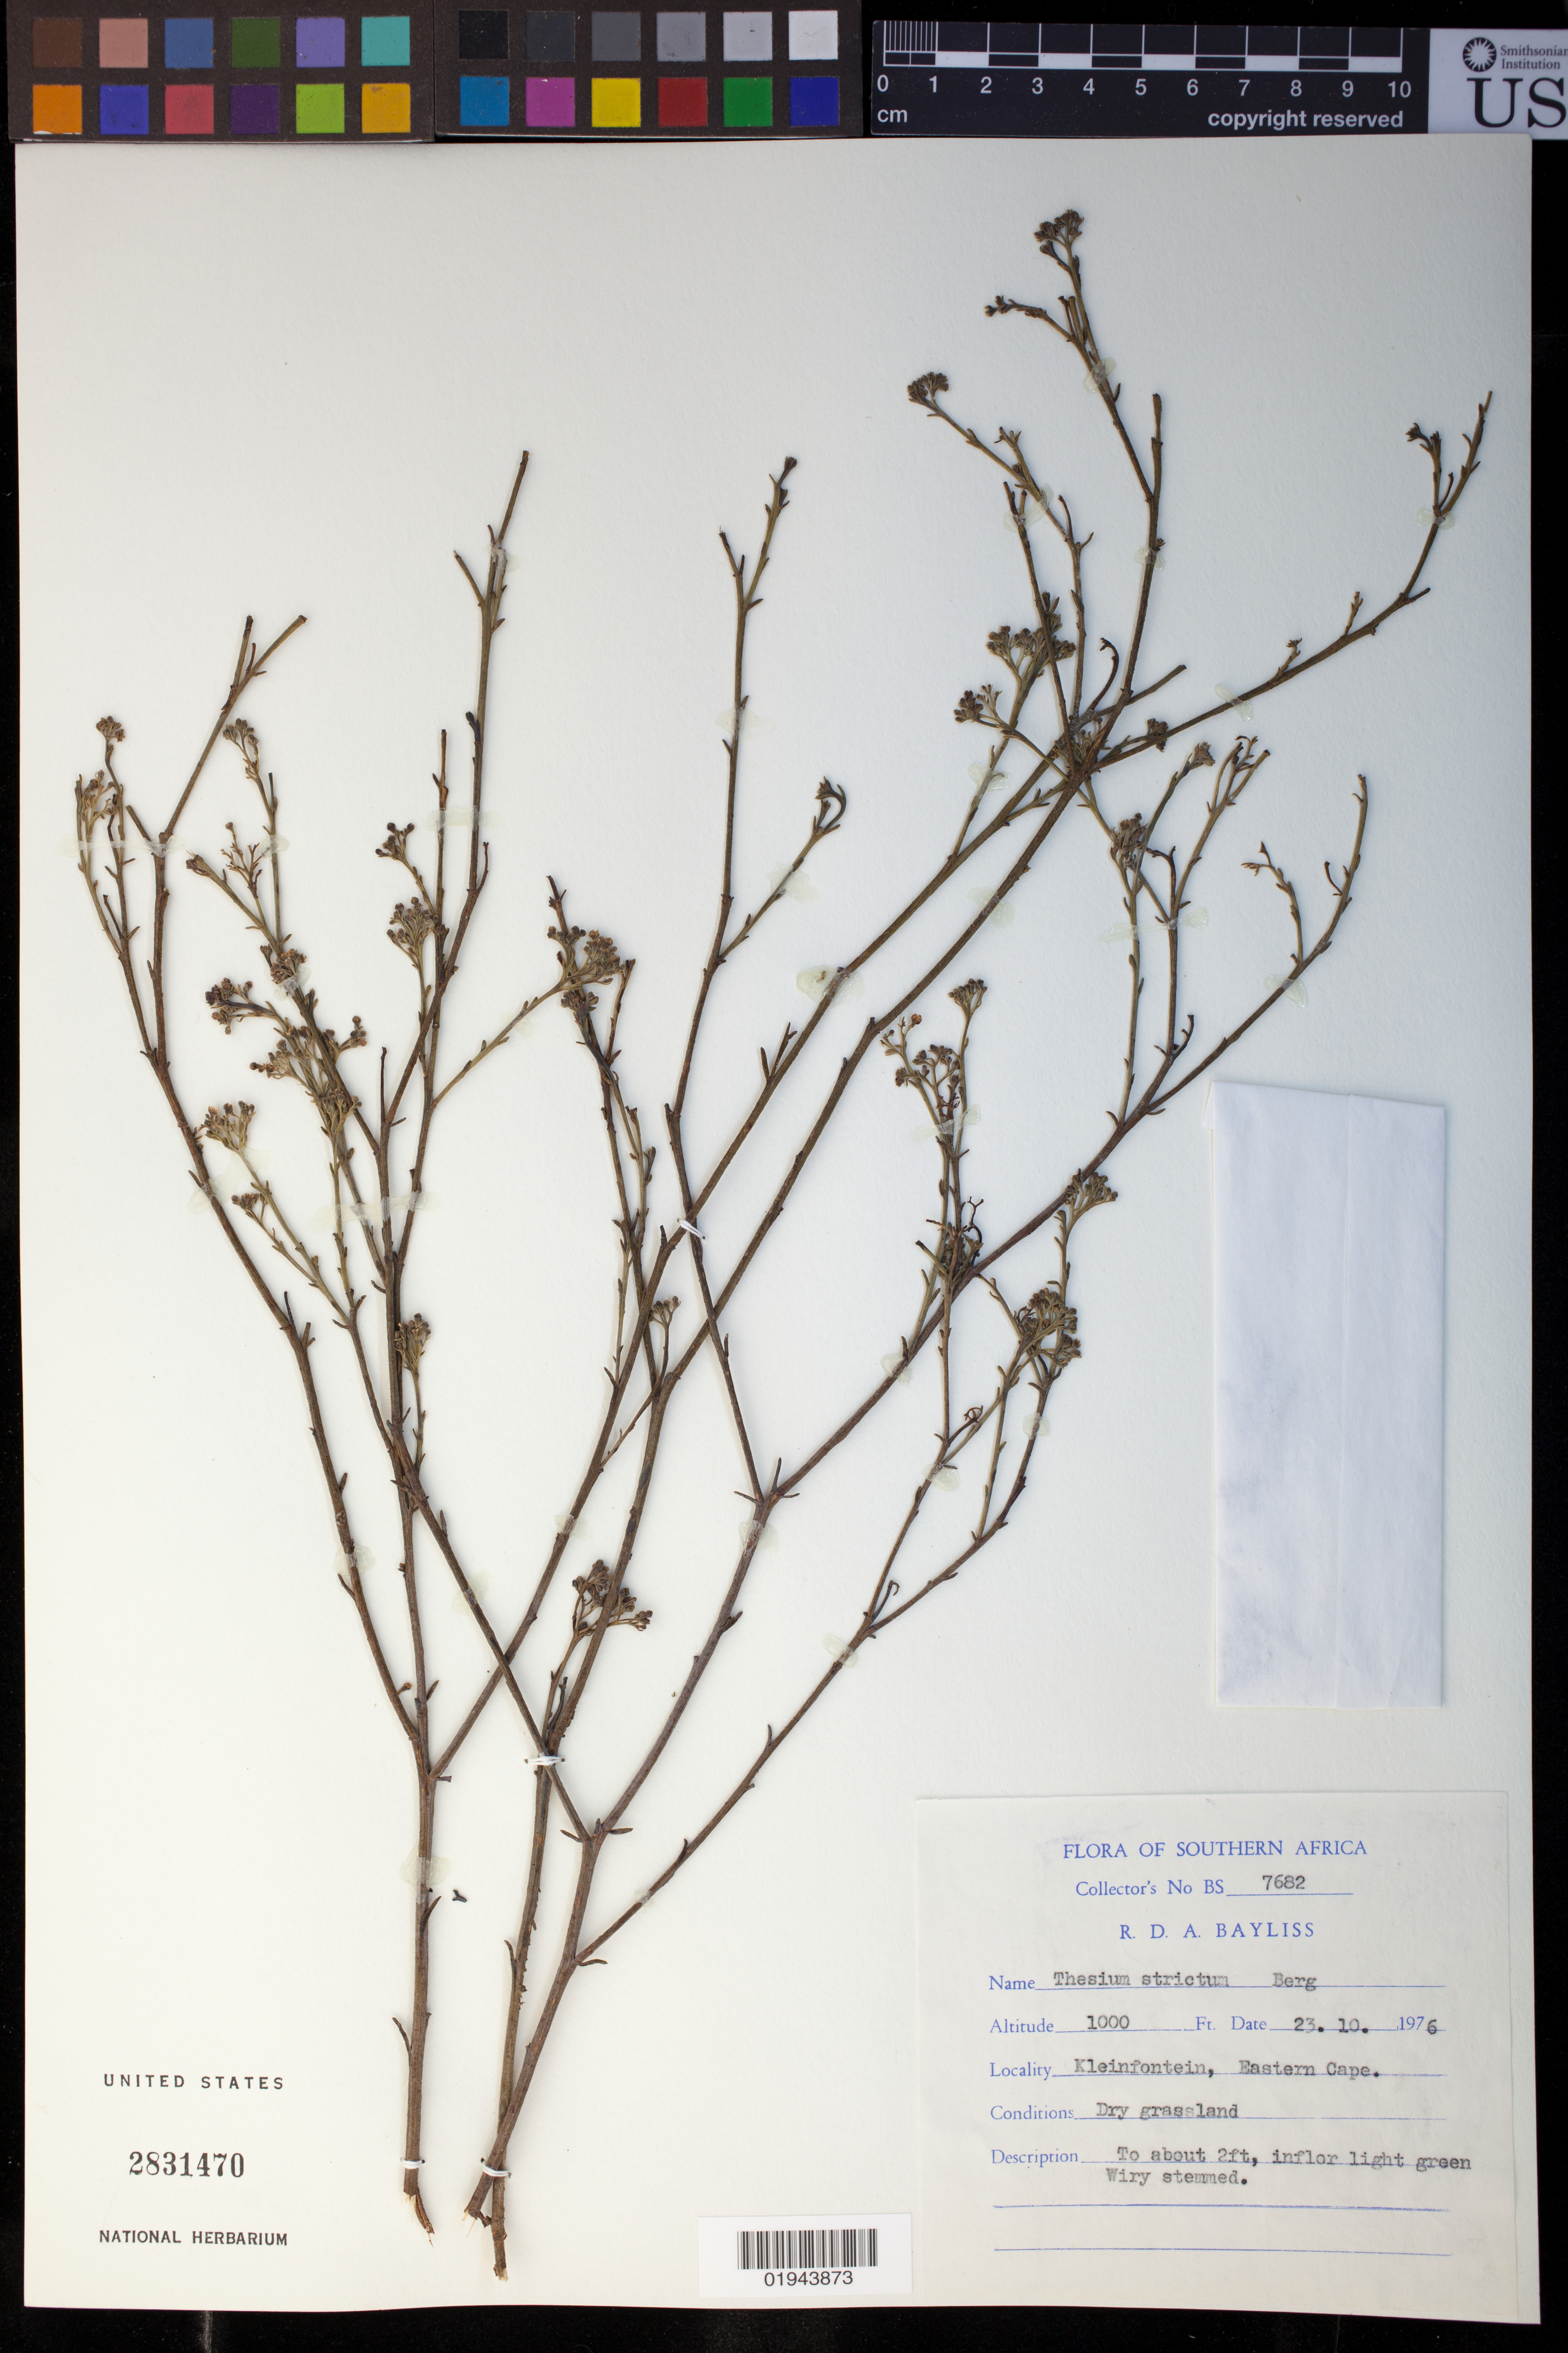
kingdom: Plantae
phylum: Tracheophyta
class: Magnoliopsida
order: Santalales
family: Thesiaceae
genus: Thesium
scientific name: Thesium strictum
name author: P.J. Bergius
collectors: R. Bayliss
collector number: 7682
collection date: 1976-10-23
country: South Africa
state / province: Eastern Cape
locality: Kleinfontein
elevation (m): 305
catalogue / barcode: US 2831470